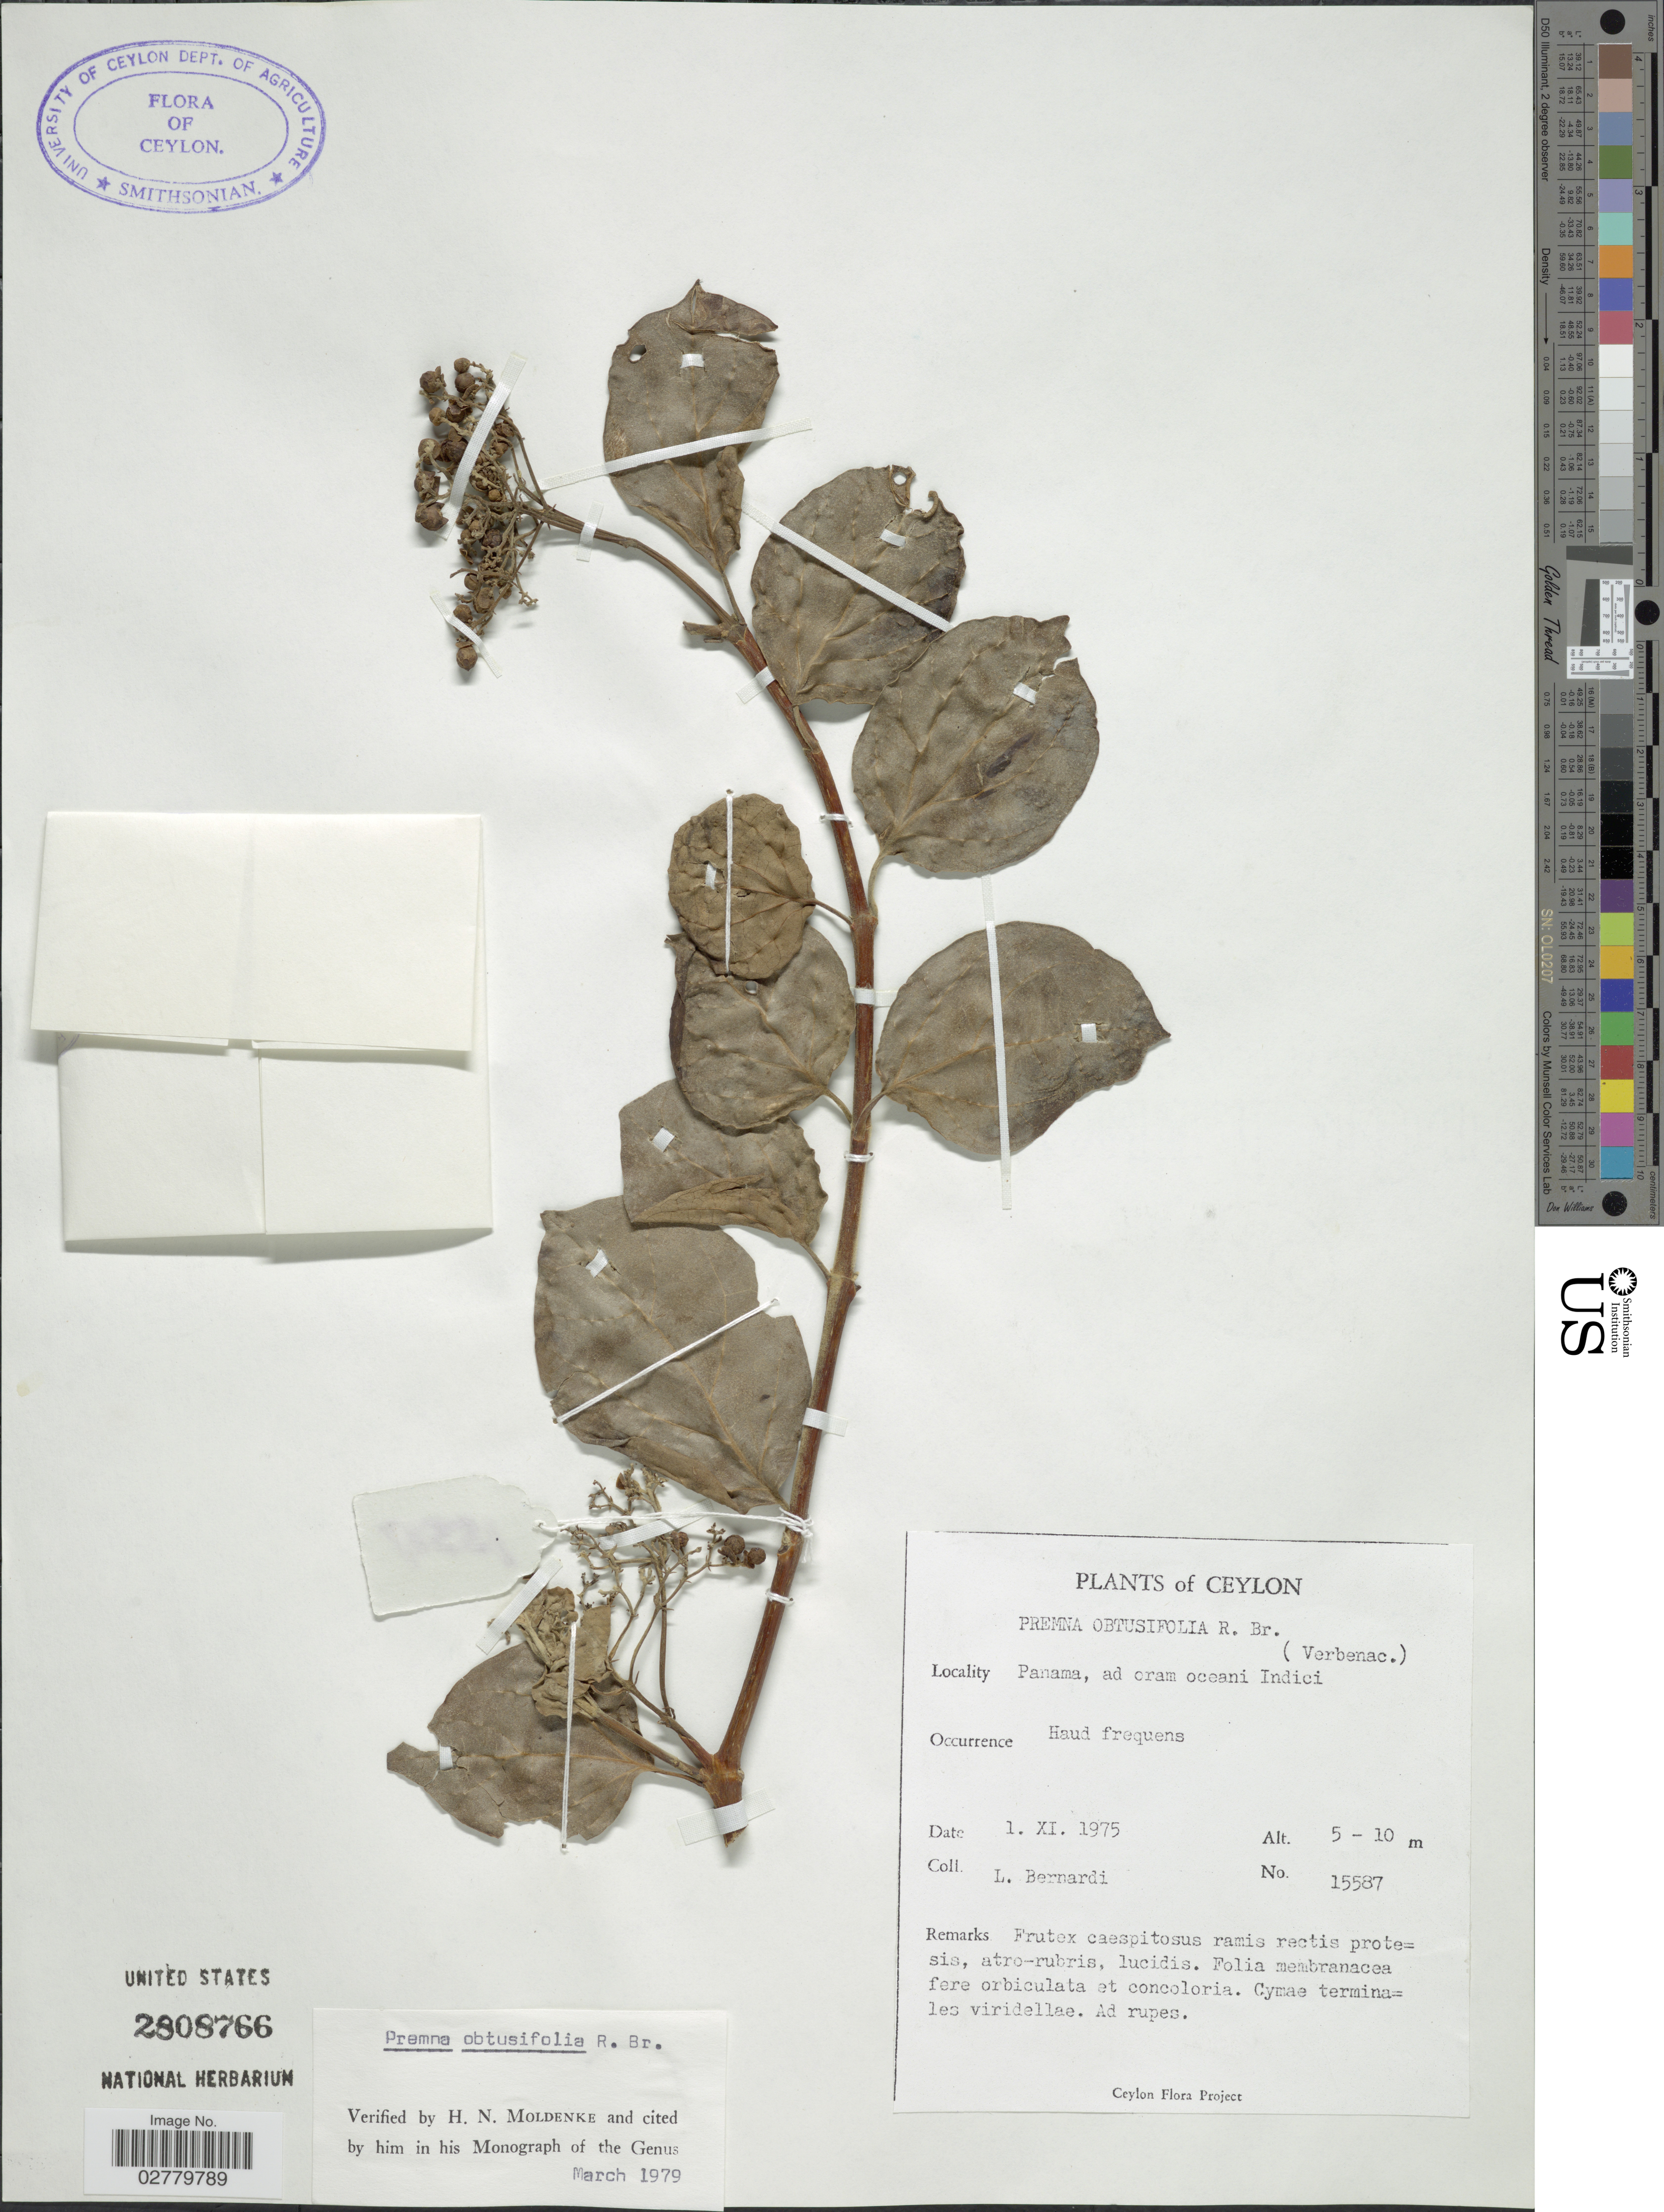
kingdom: Plantae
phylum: Tracheophyta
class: Magnoliopsida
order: Lamiales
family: Lamiaceae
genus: Premna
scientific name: Premna obtusifolia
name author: R. Br.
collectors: L. Bernardi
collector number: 15587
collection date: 1975-11-01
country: Sri Lanka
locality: Ceylon. Panama, ad oram oceani Indici.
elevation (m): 5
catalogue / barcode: US 2808766